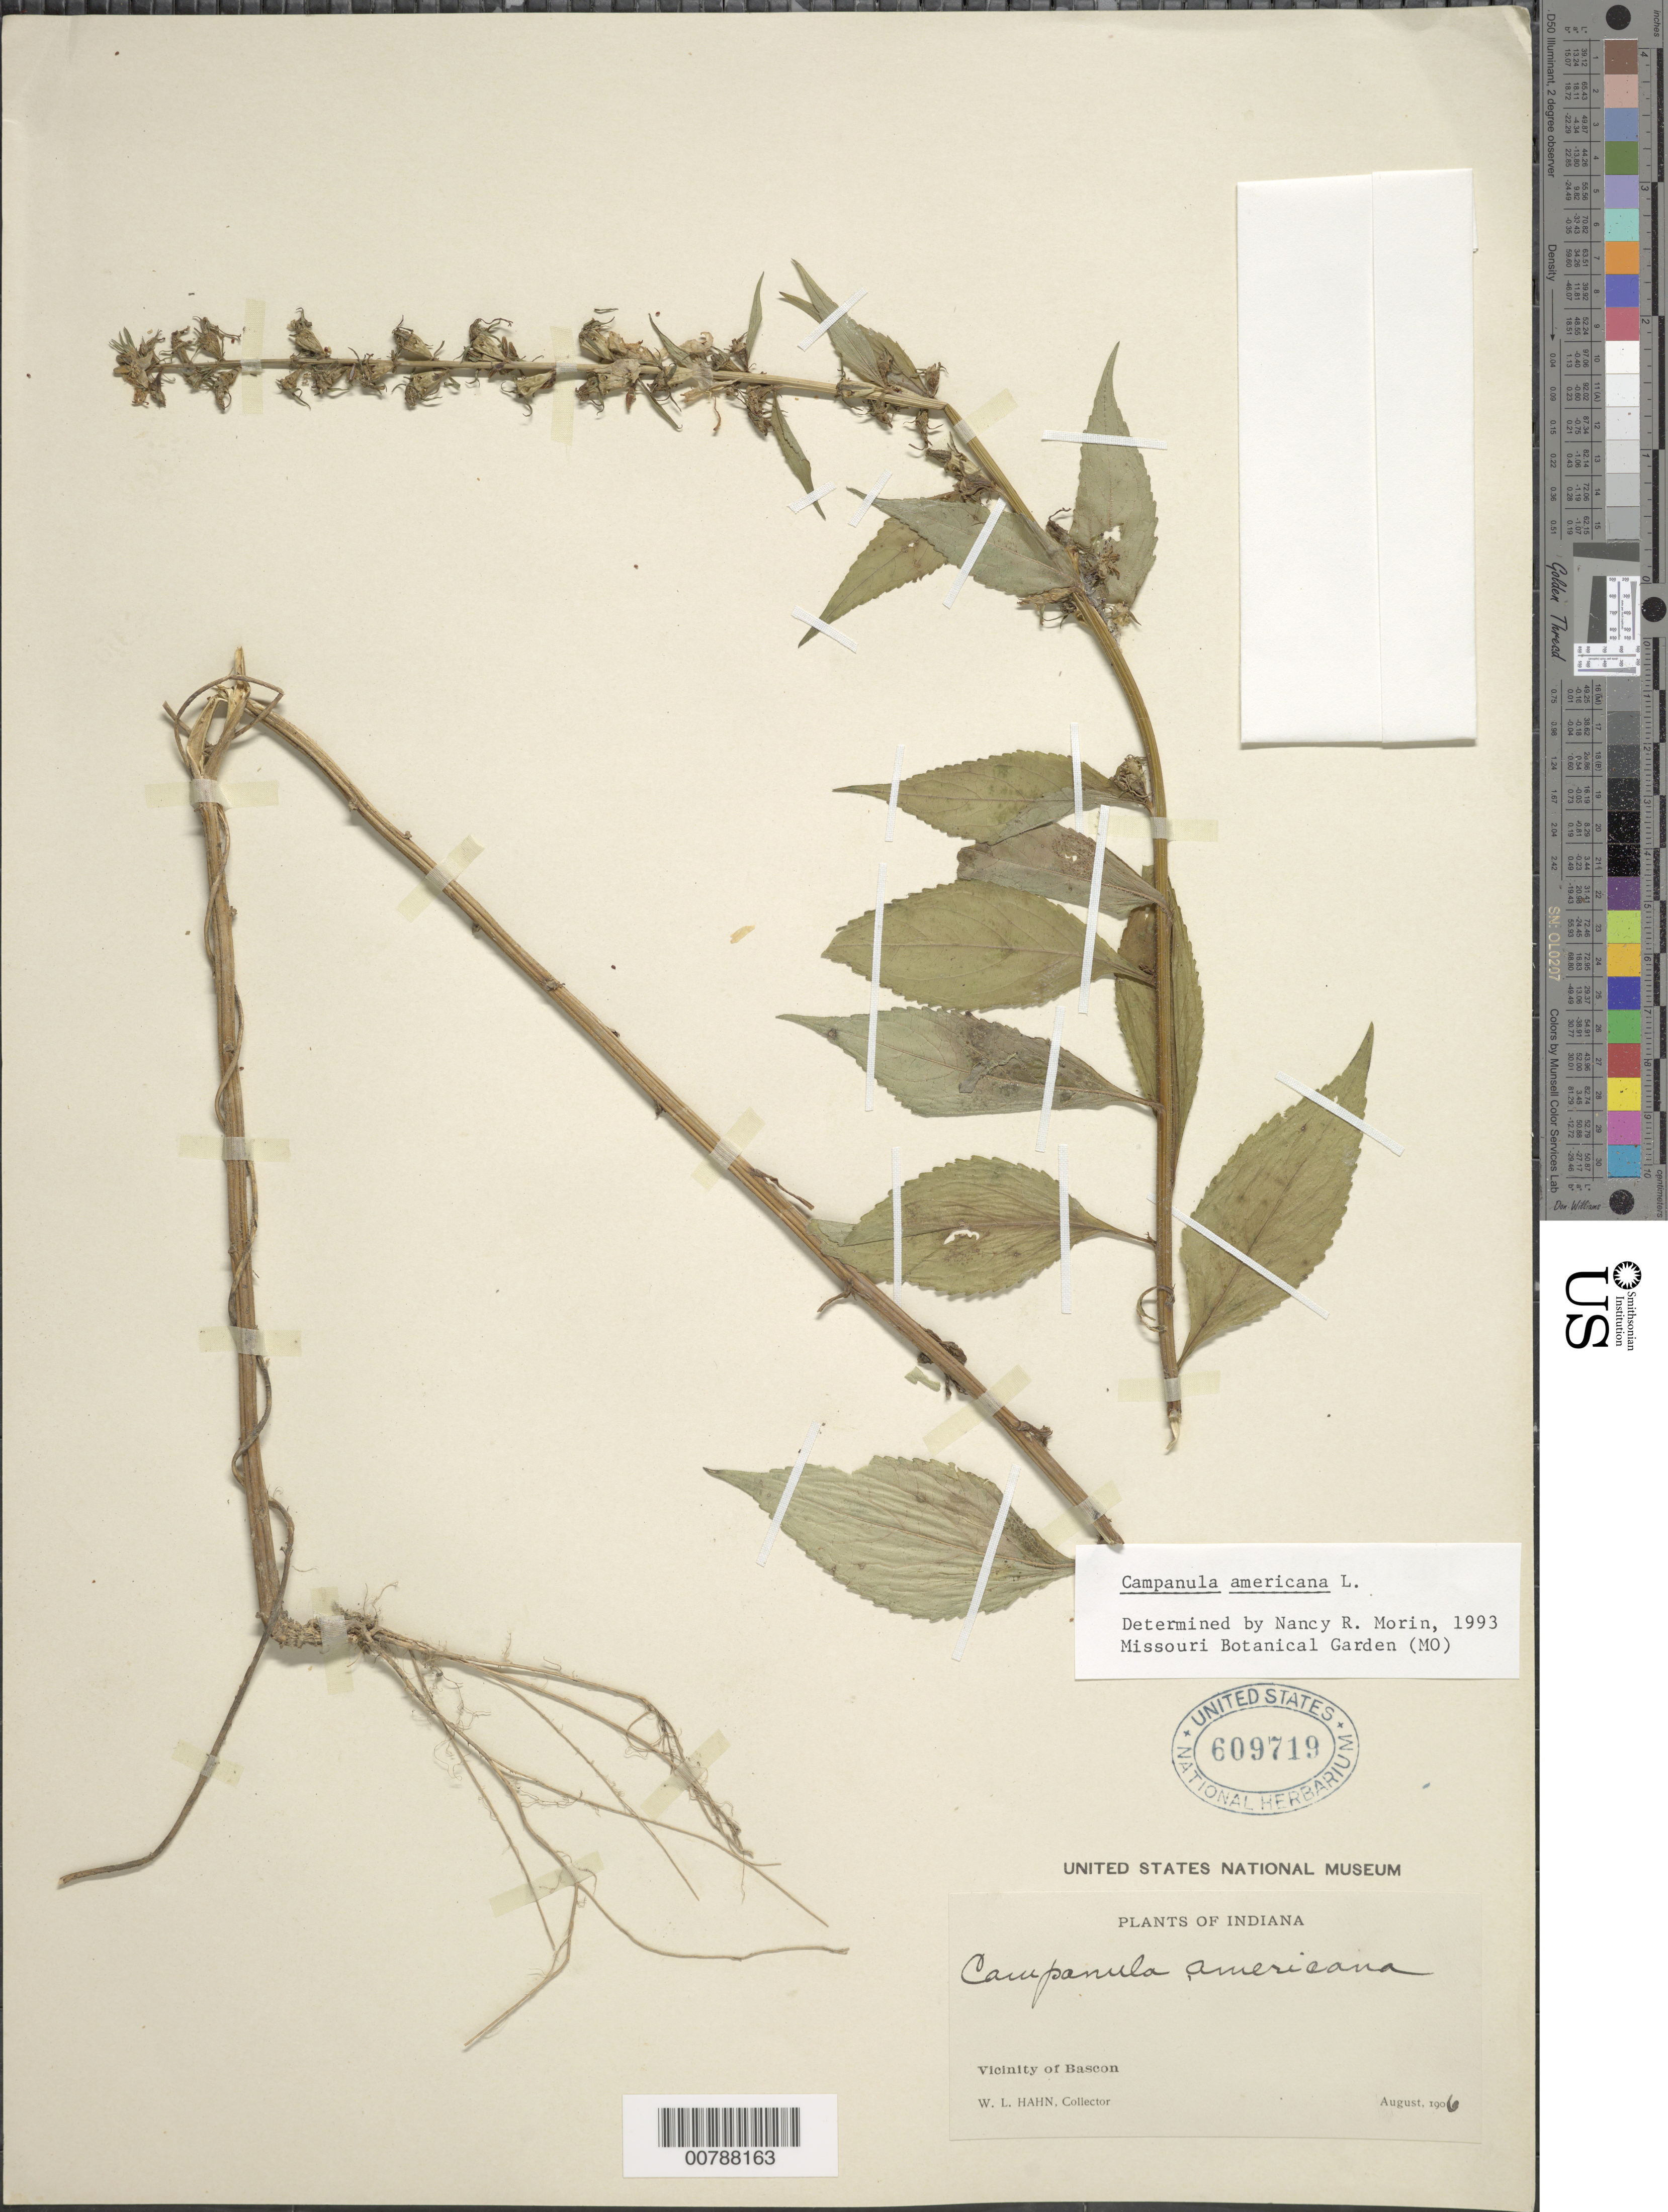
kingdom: Plantae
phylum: Tracheophyta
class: Magnoliopsida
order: Asterales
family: Campanulaceae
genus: Campanula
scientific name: Campanula americana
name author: L.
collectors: W. L. Hahn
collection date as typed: Aug 1906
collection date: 1906-08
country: United States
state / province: Indiana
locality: Vicinity of Bascon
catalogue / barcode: US 609719